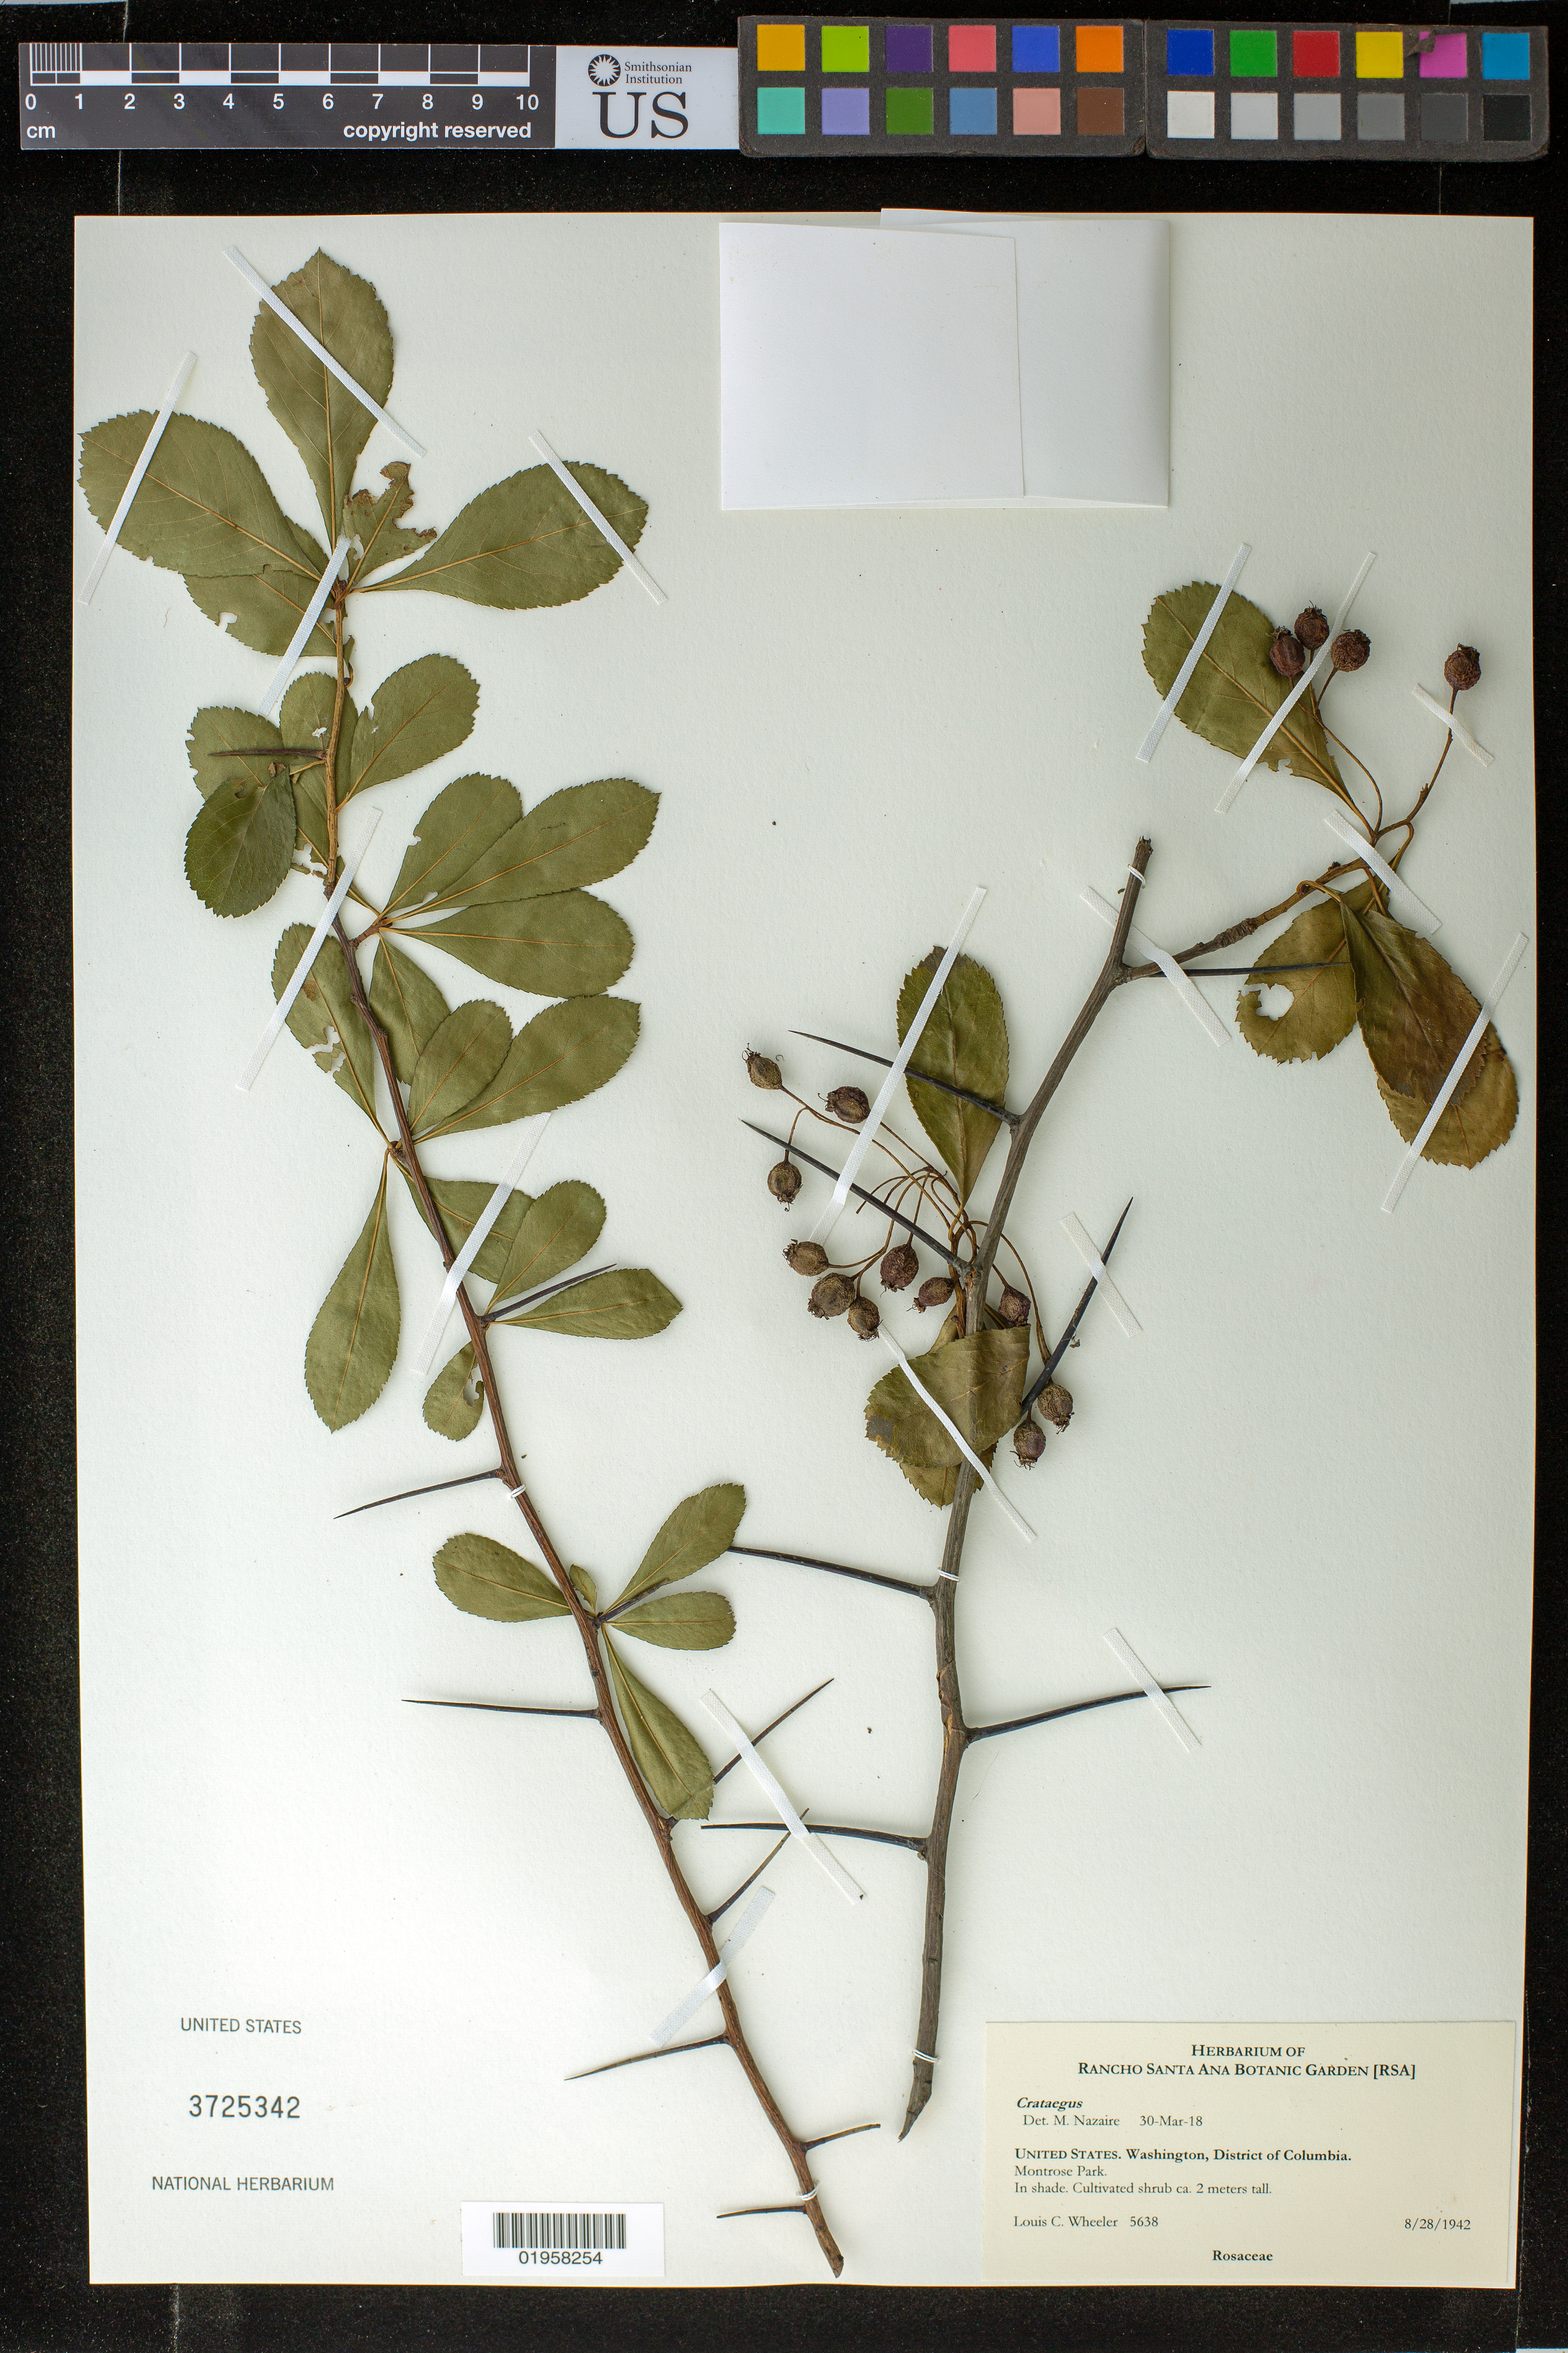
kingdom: Plantae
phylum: Tracheophyta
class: Magnoliopsida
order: Rosales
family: Rosaceae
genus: Crataegus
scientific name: Crataegus sp.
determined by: Nazaire, Mare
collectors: L. C. Wheeler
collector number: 5638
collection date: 1942-08-28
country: United States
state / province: District of Columbia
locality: Montrose Park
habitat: In shade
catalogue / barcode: US 3725342